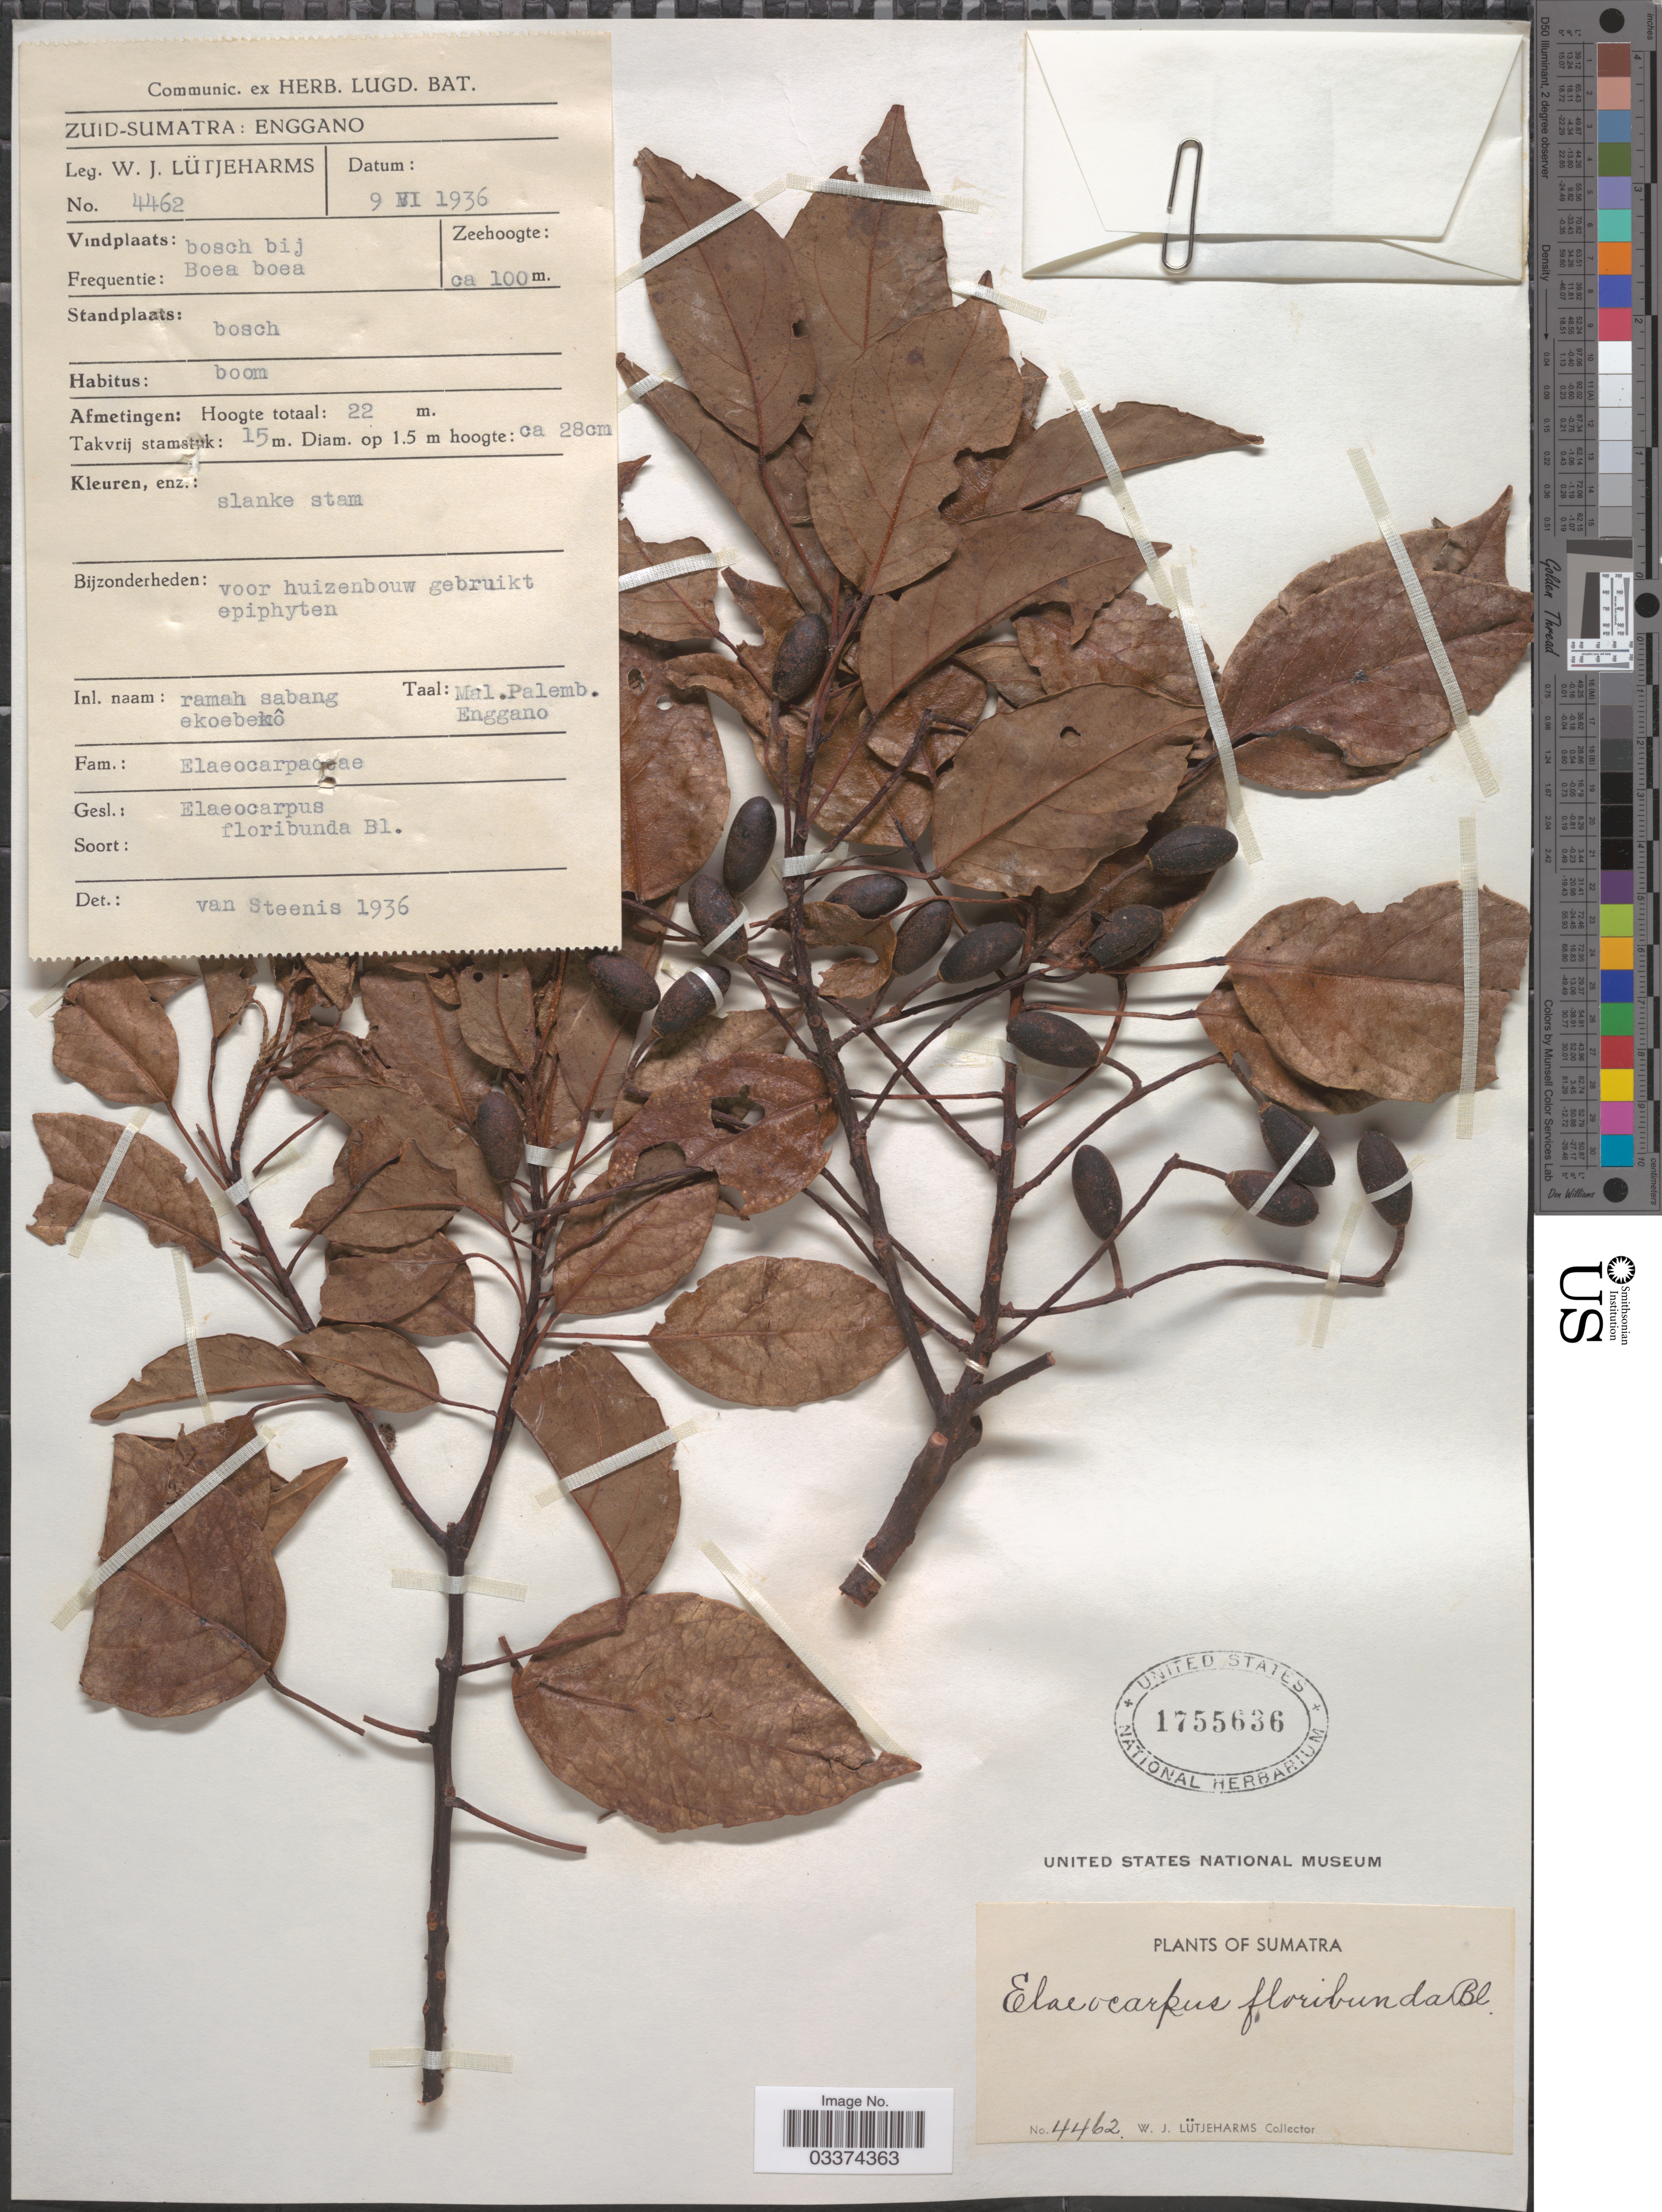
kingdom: Plantae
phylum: Tracheophyta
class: Magnoliopsida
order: Oxalidales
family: Elaeocarpaceae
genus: Elaeocarpus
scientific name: Elaeocarpus floribundus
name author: Blume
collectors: W. Lütjeharms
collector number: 4462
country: Indonesia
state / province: Sumatra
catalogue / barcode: US 1755636